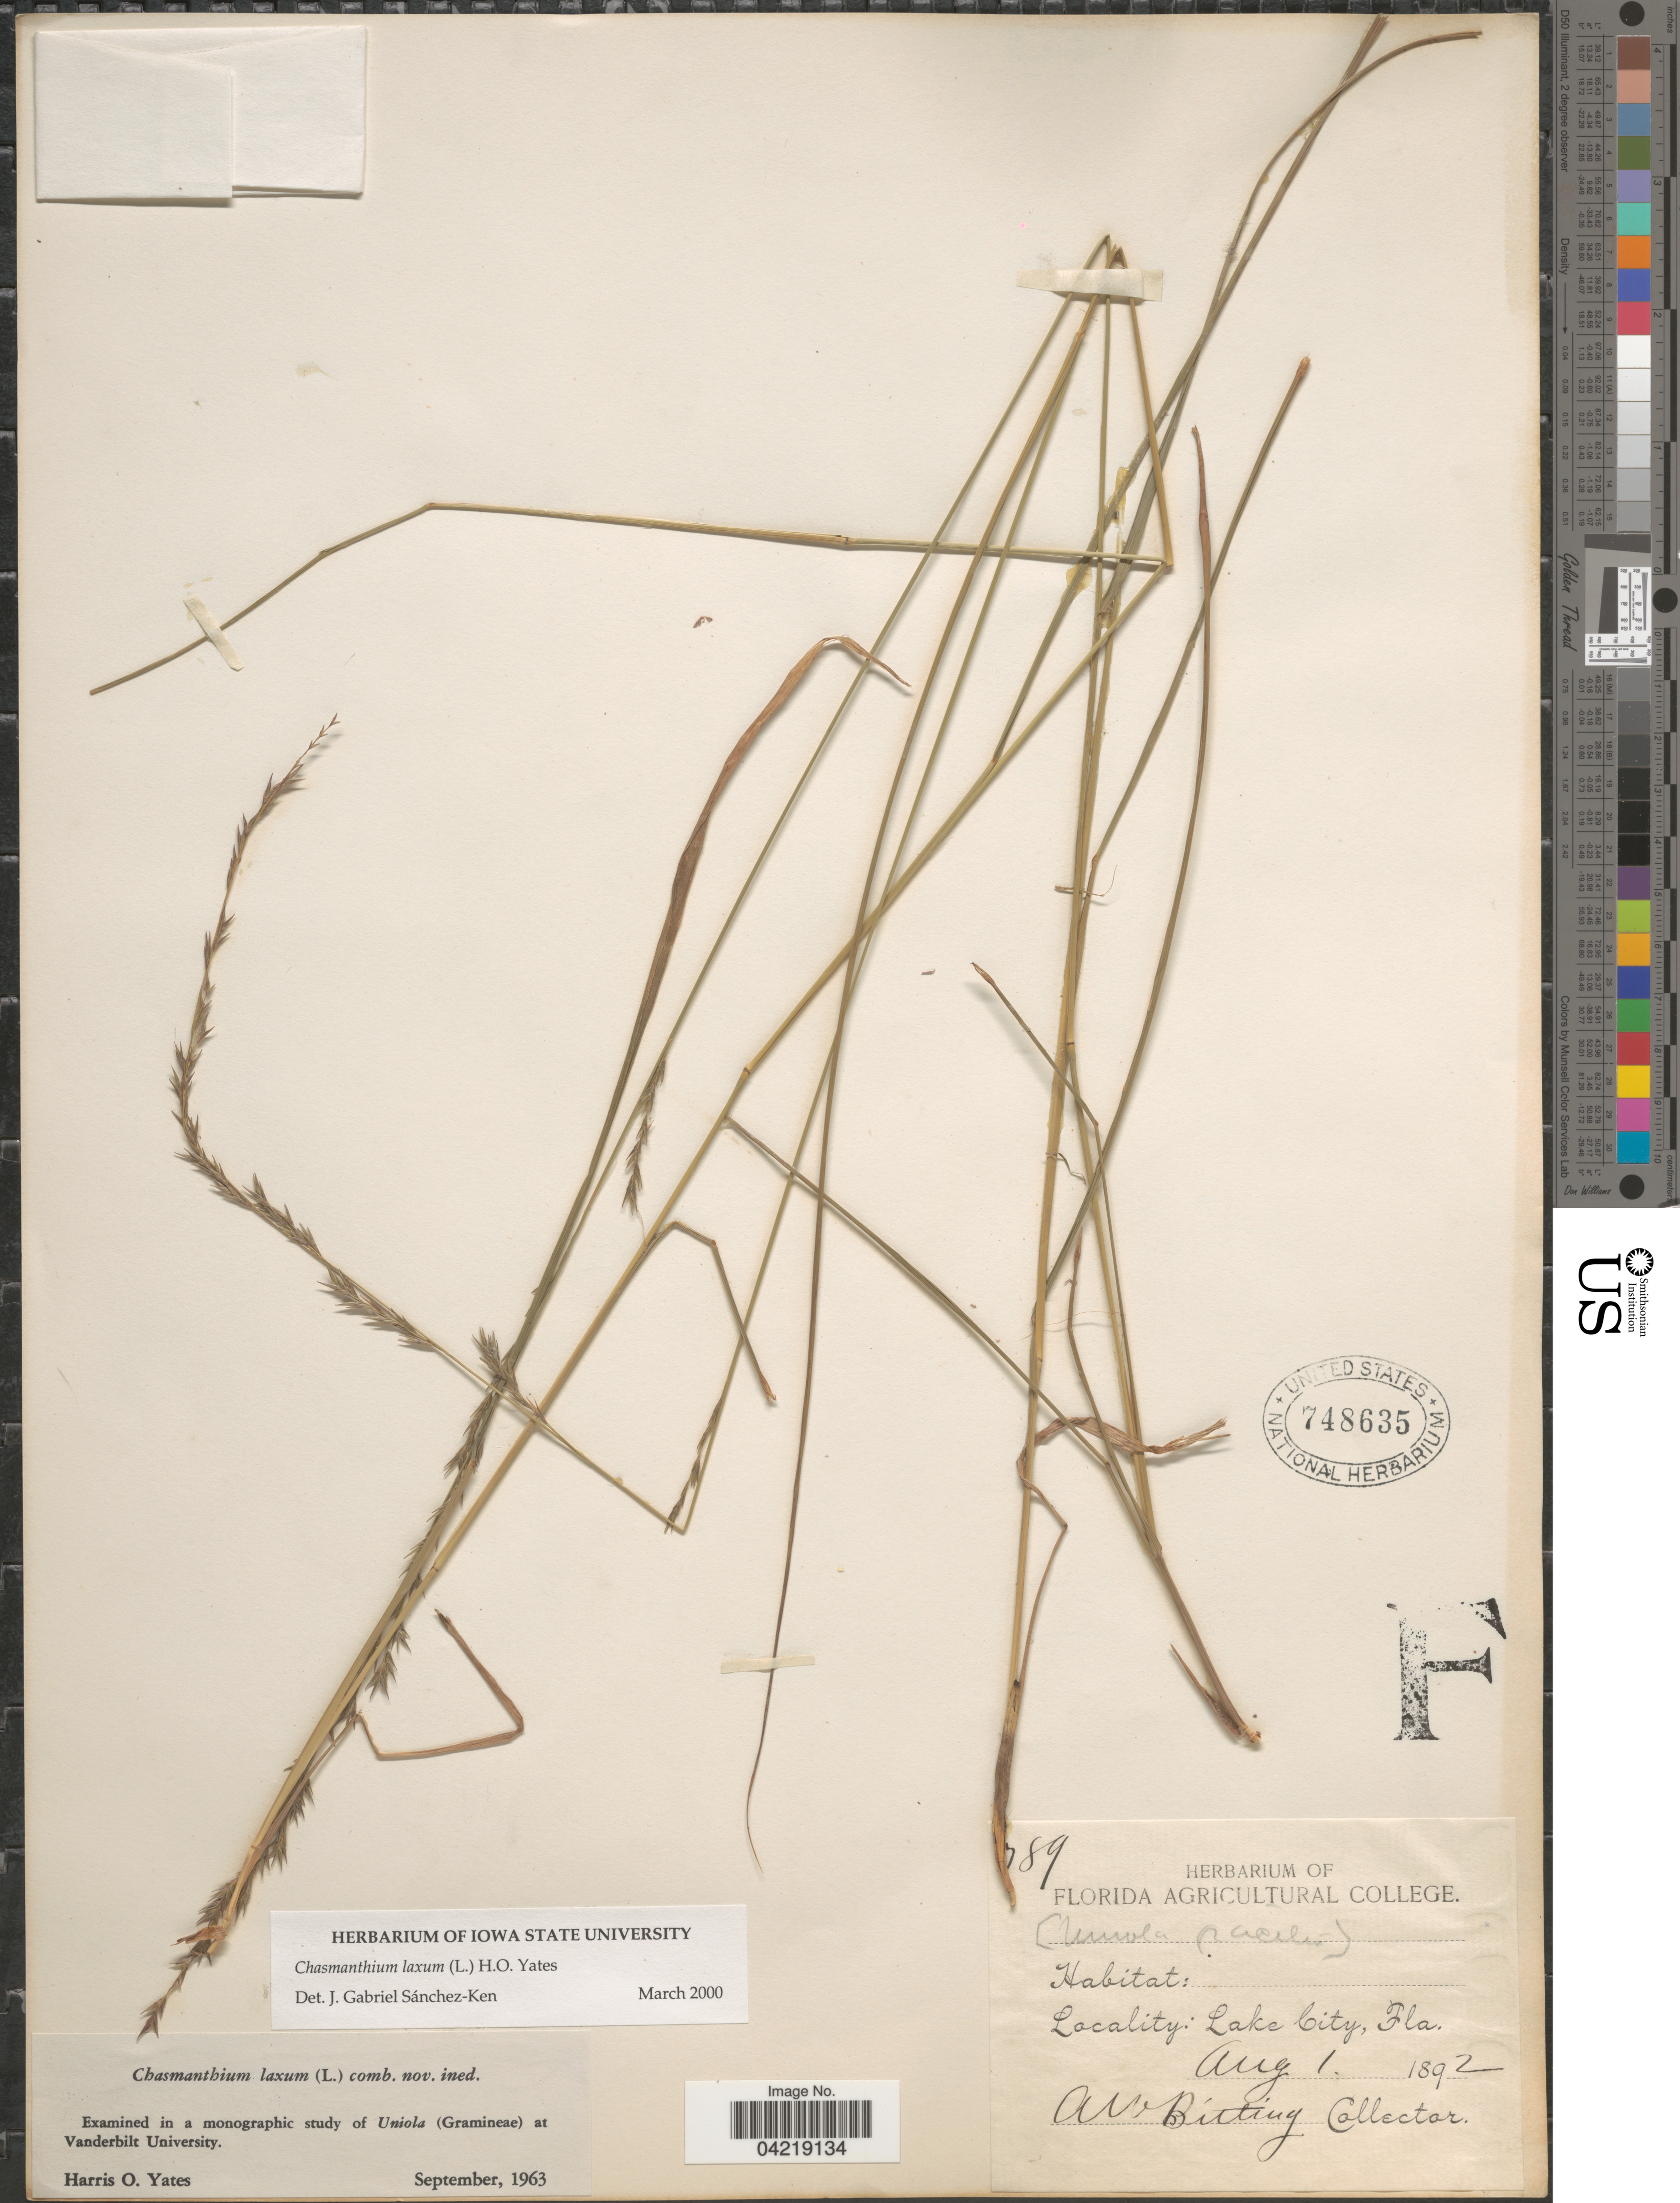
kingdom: Plantae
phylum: Tracheophyta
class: Liliopsida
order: Poales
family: Poaceae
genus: Chasmanthium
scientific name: Chasmanthium laxum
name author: (L.) H.O. Yates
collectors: A. Bitting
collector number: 789*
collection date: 1892-08-01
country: United States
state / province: Florida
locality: Lake City.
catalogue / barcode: US 748635